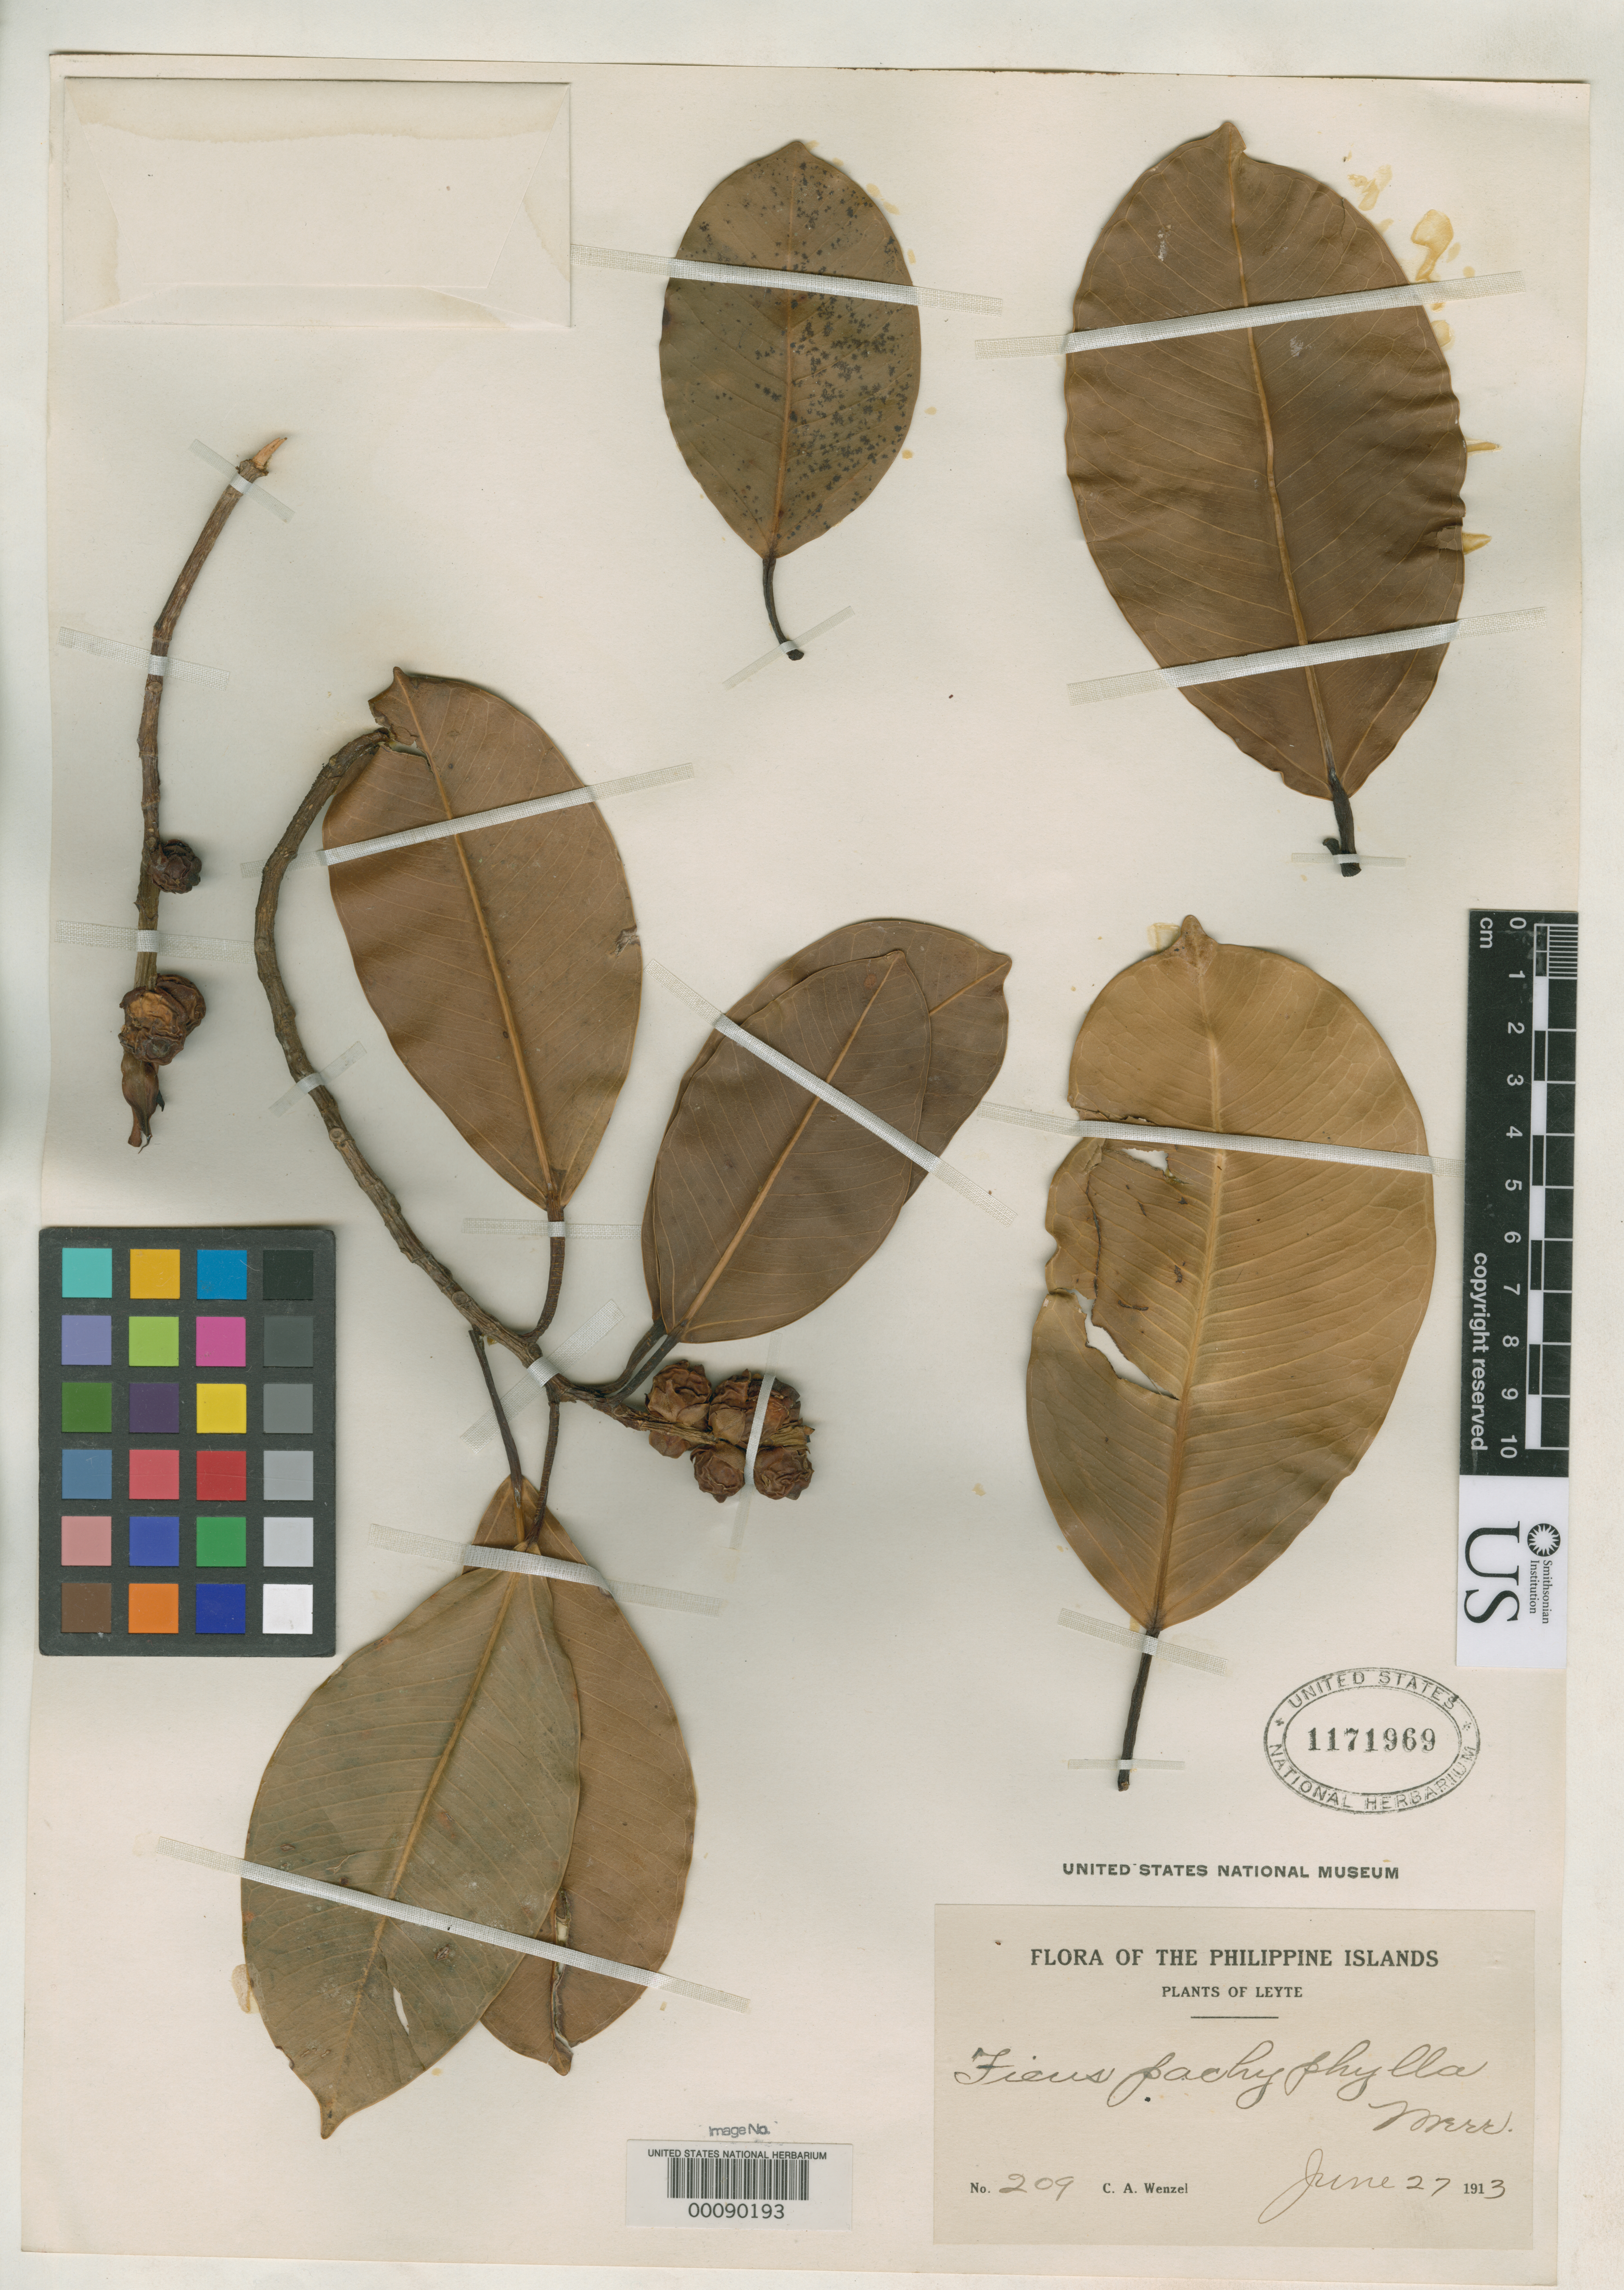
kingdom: Plantae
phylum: Tracheophyta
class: Magnoliopsida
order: Rosales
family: Moraceae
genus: Ficus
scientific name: Ficus pachyphylla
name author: Merr.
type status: Isotype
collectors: C. Wenzel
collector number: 209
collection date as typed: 27 Jun 1913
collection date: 1913-06-27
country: Philippines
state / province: Eastern Visayas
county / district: Leyte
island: Leyte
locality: Dagami.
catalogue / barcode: US 1171969